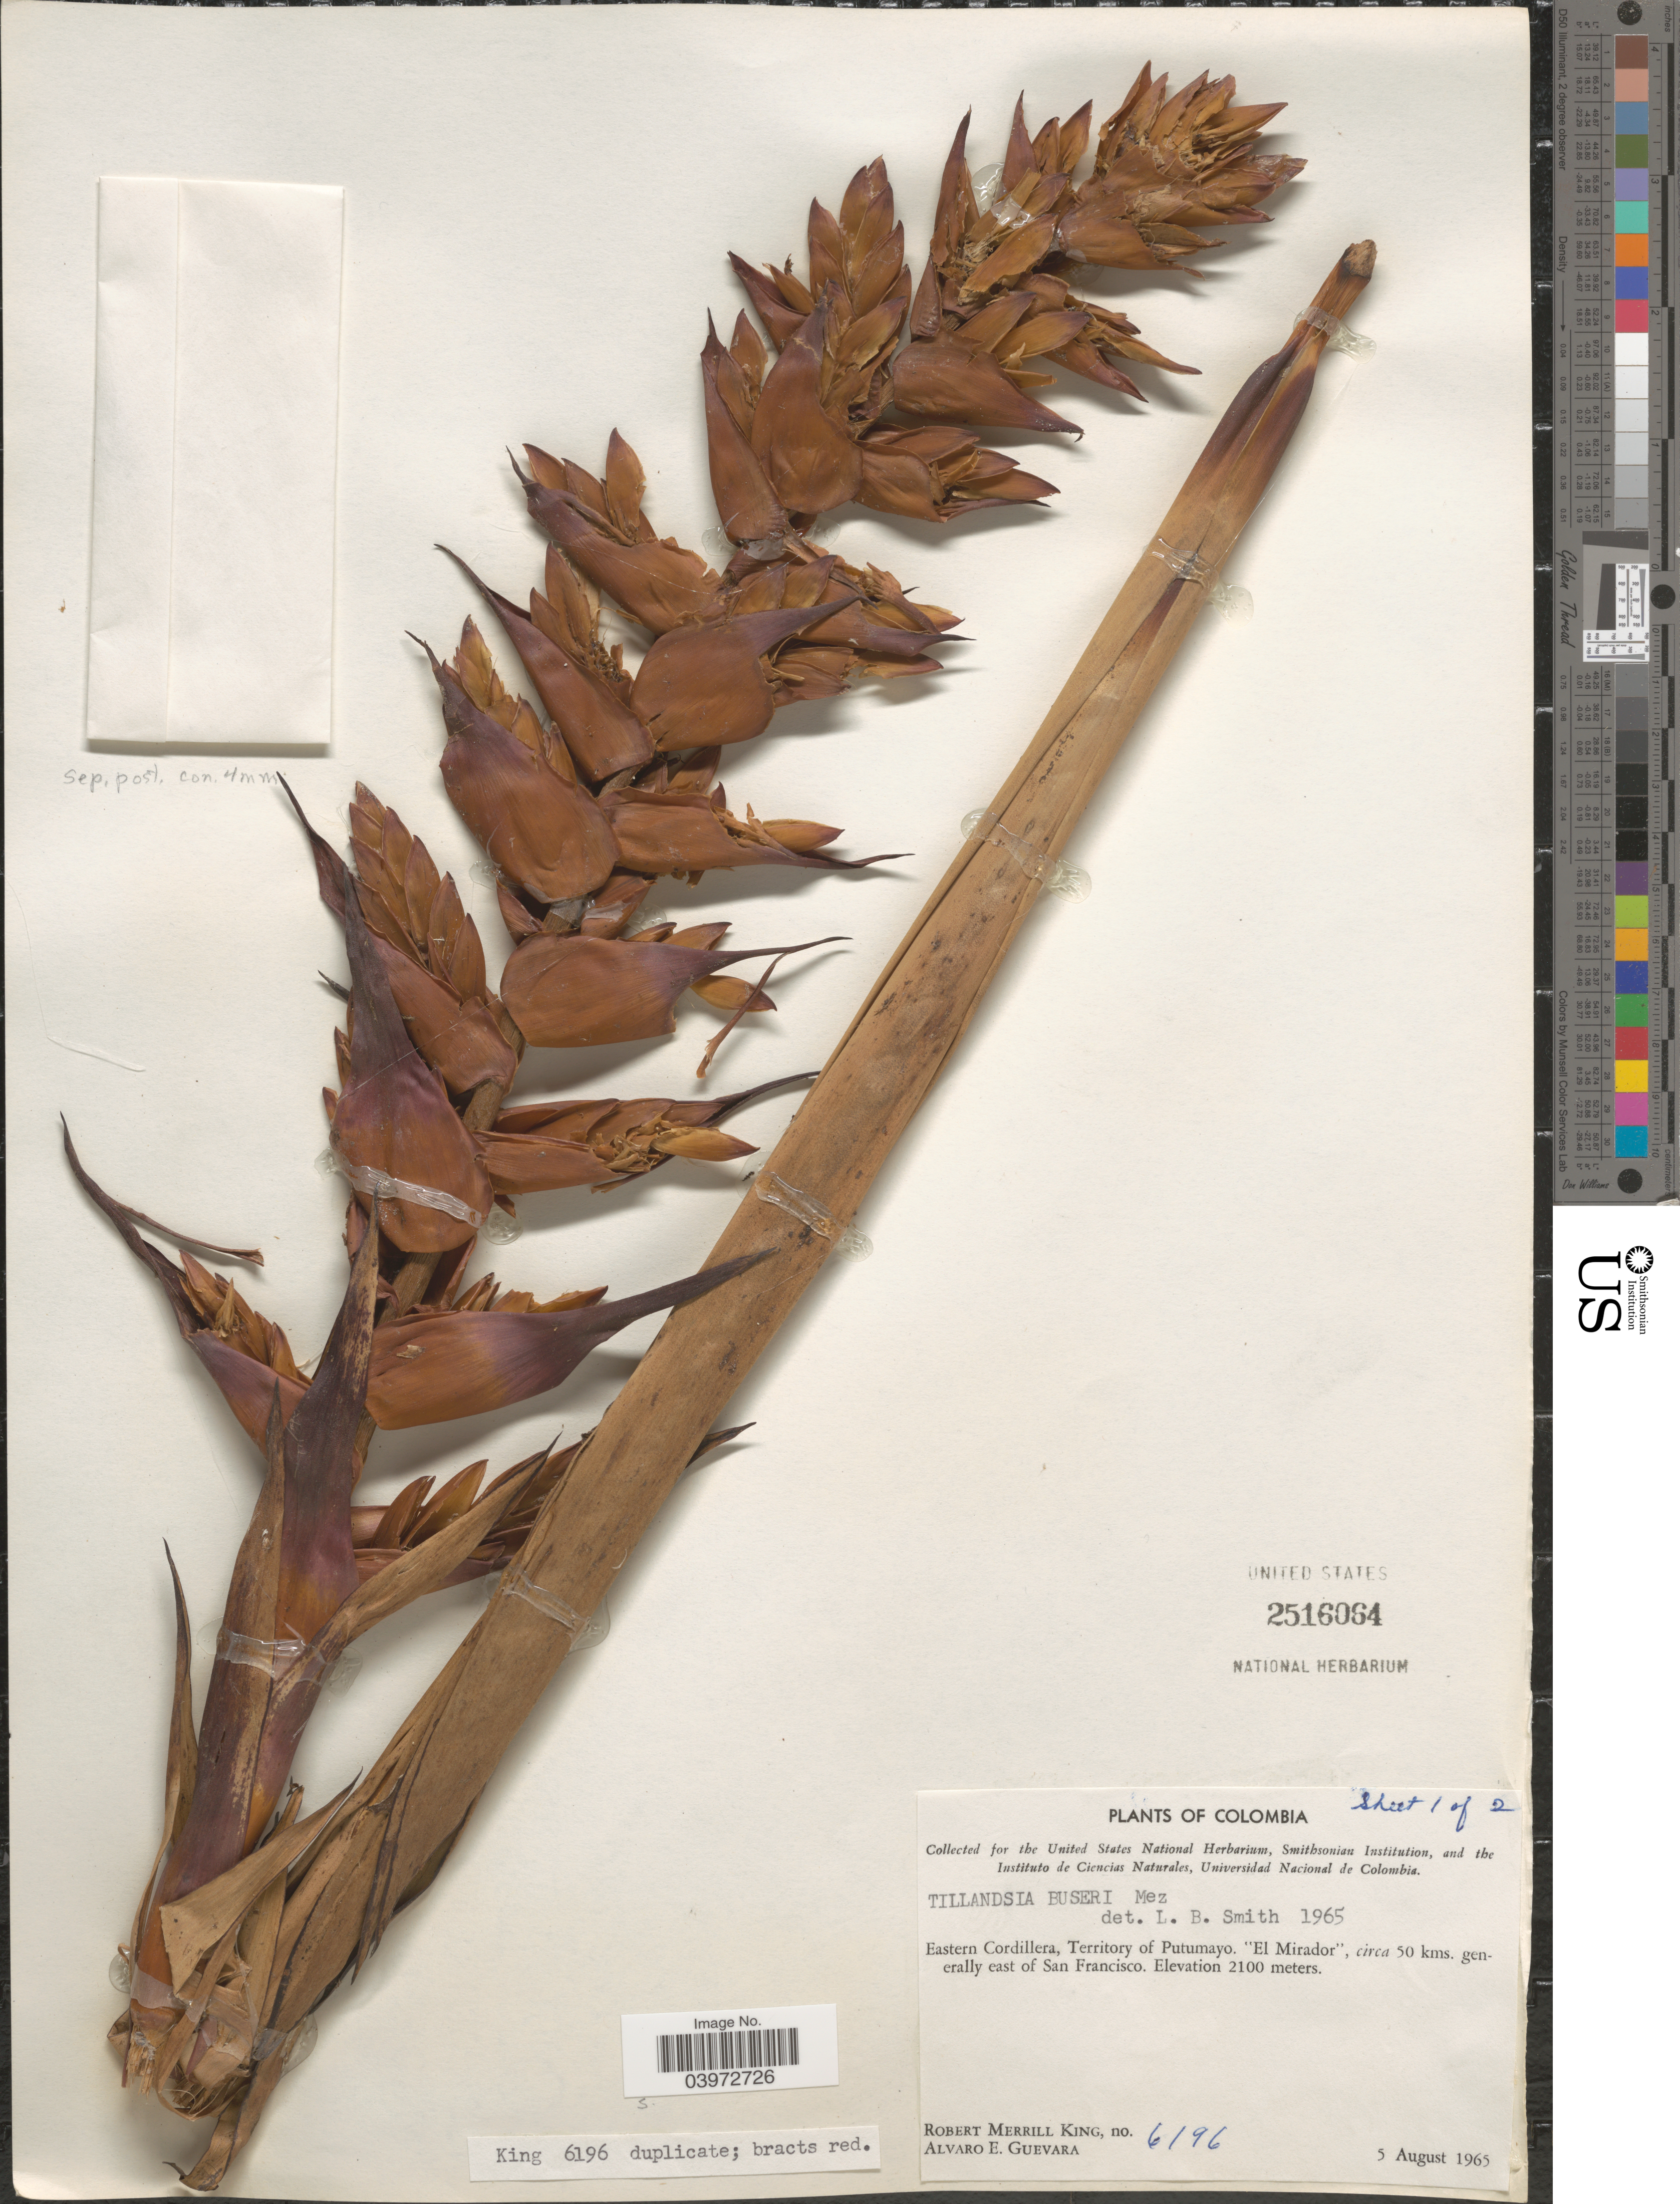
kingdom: Plantae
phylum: Tracheophyta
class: Liliopsida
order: Poales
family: Bromeliaceae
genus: Tillandsia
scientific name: Tillandsia buseri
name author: Mez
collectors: R. M. King & A. E. Guevara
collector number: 6196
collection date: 1965-08-05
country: Colombia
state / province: Putumayo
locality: Eastern Cordillera, Territory of Putumayo. "El Mirador", circa 50 kms. generally east of San Francisco.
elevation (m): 2100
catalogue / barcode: US 2516064